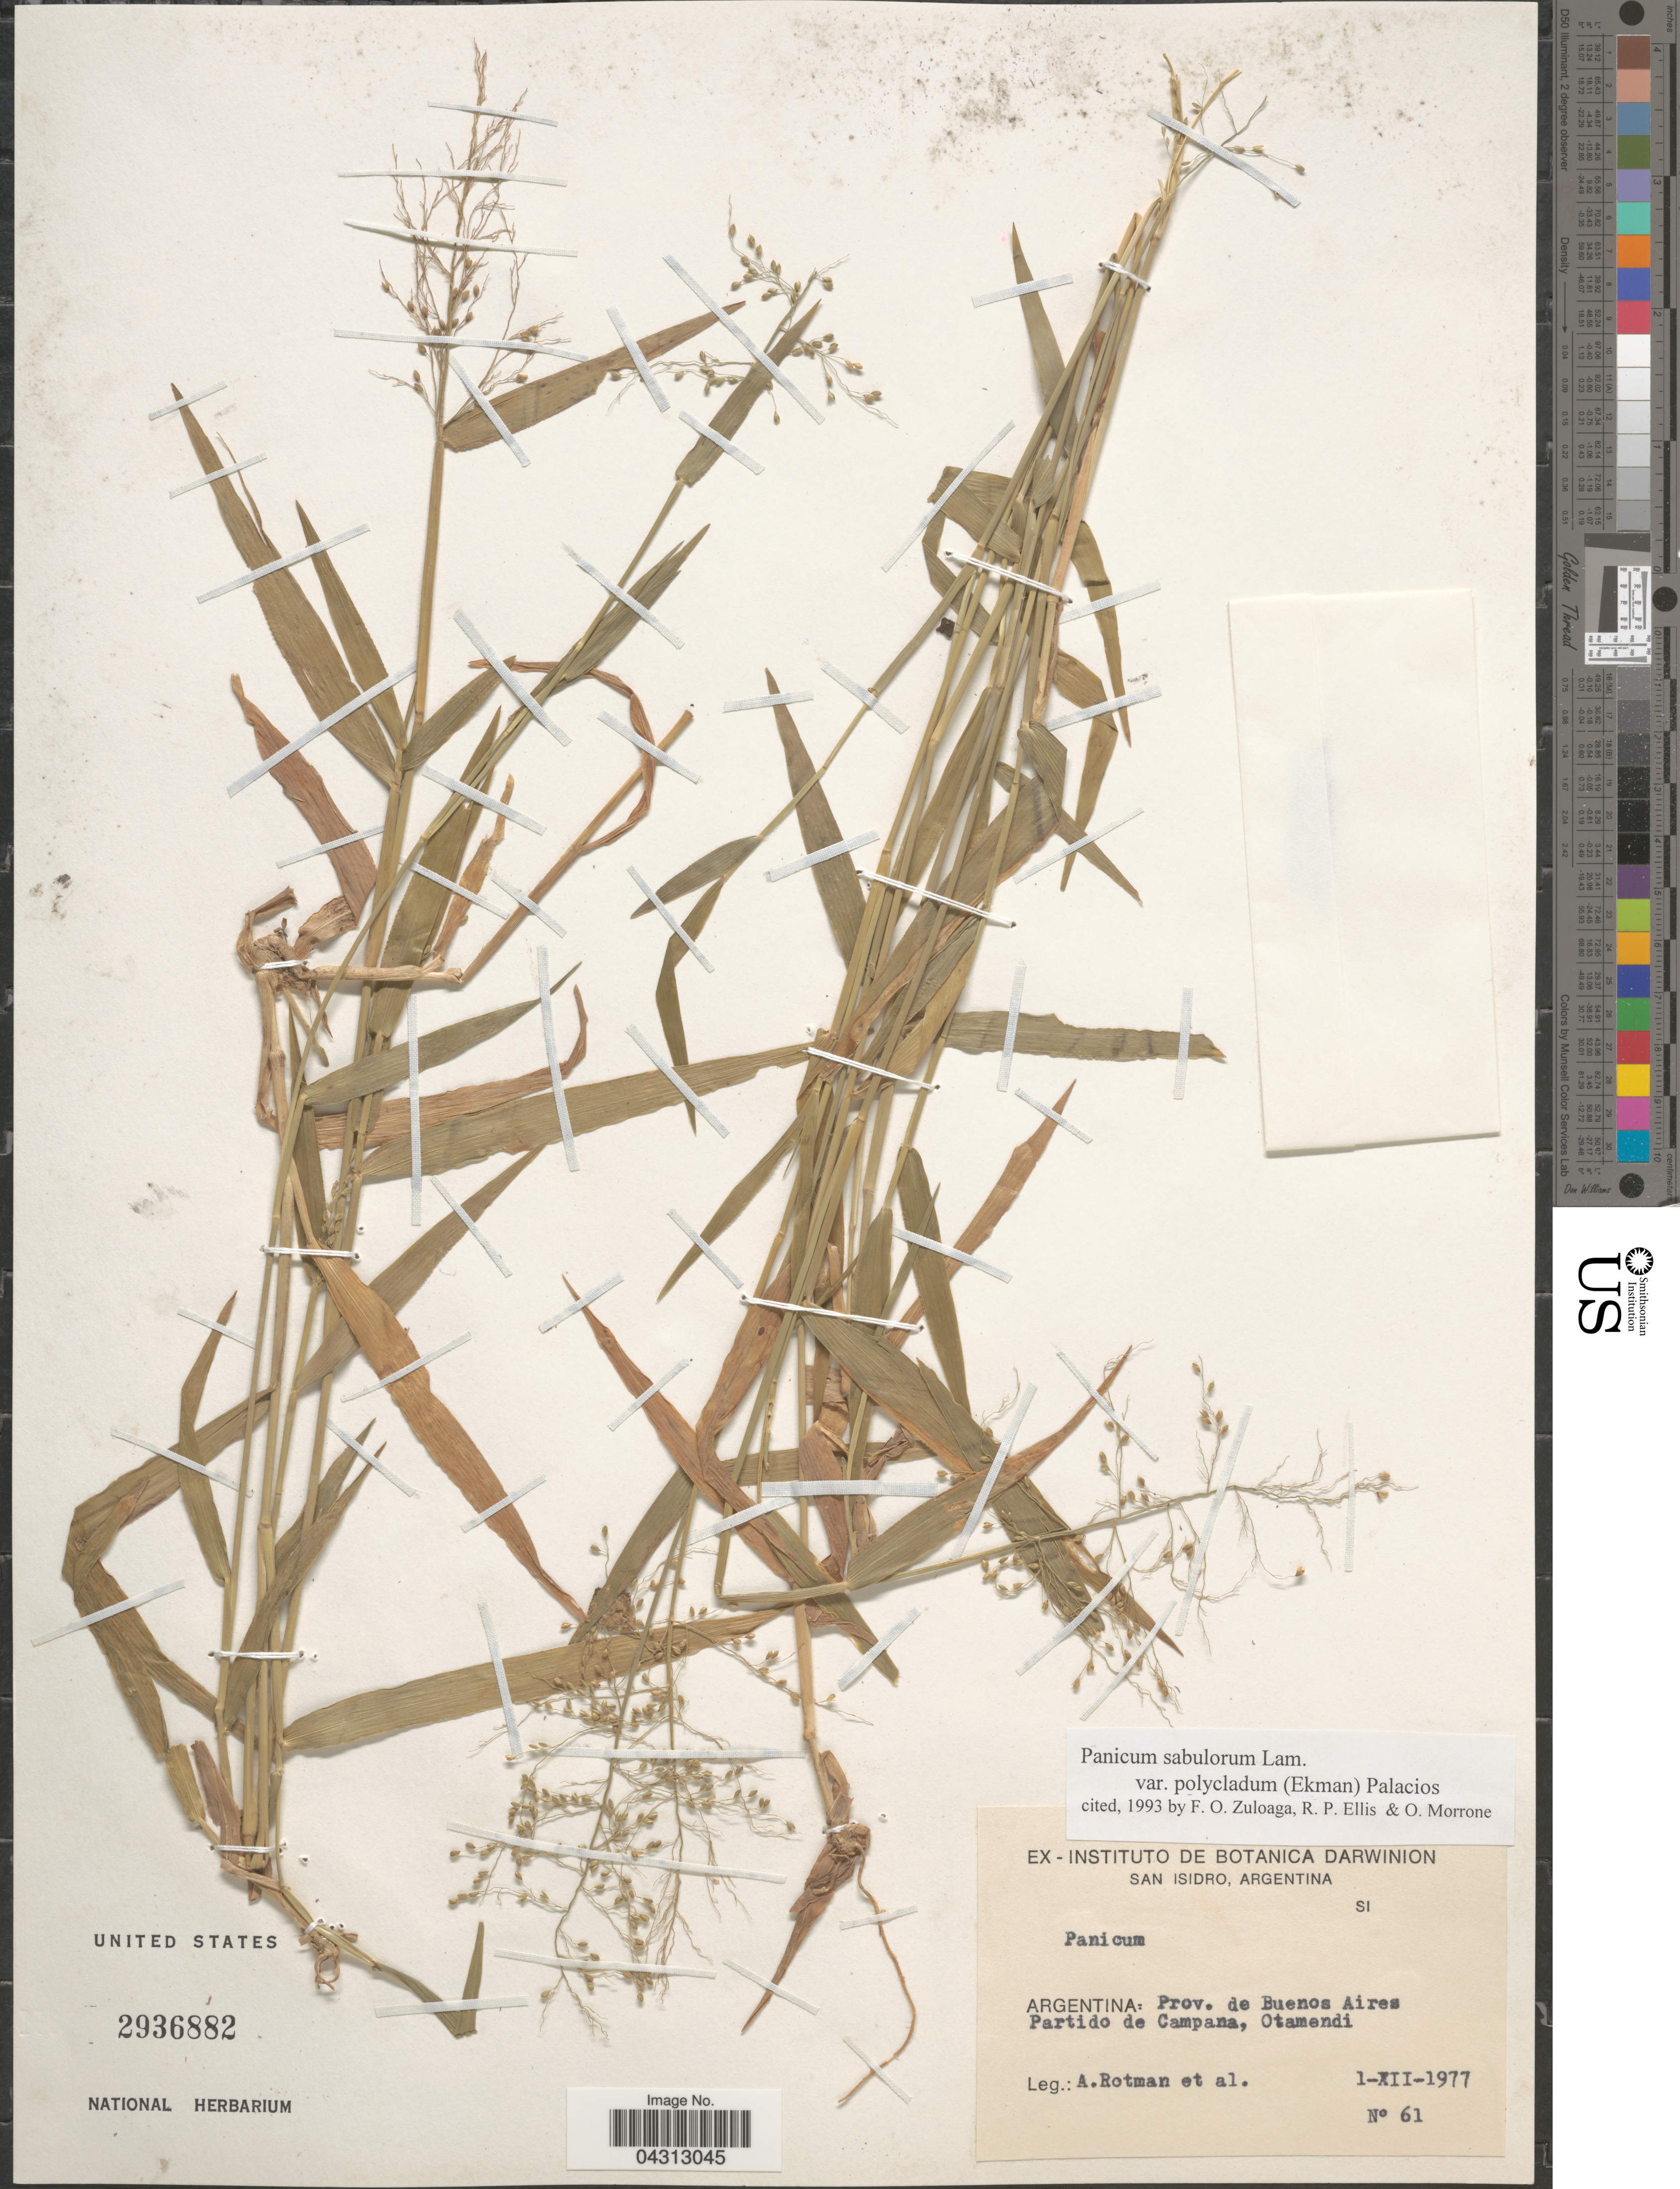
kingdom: Plantae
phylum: Tracheophyta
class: Liliopsida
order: Poales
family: Poaceae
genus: Dichanthelium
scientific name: Dichanthelium sabulorum var. polycladum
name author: (Ekman) Zuloaga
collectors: A. D. Rotman & et al.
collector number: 61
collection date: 1977-12-01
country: Argentina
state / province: Buenos Aires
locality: Partido de Campana, Otamendi.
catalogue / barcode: US 2936882